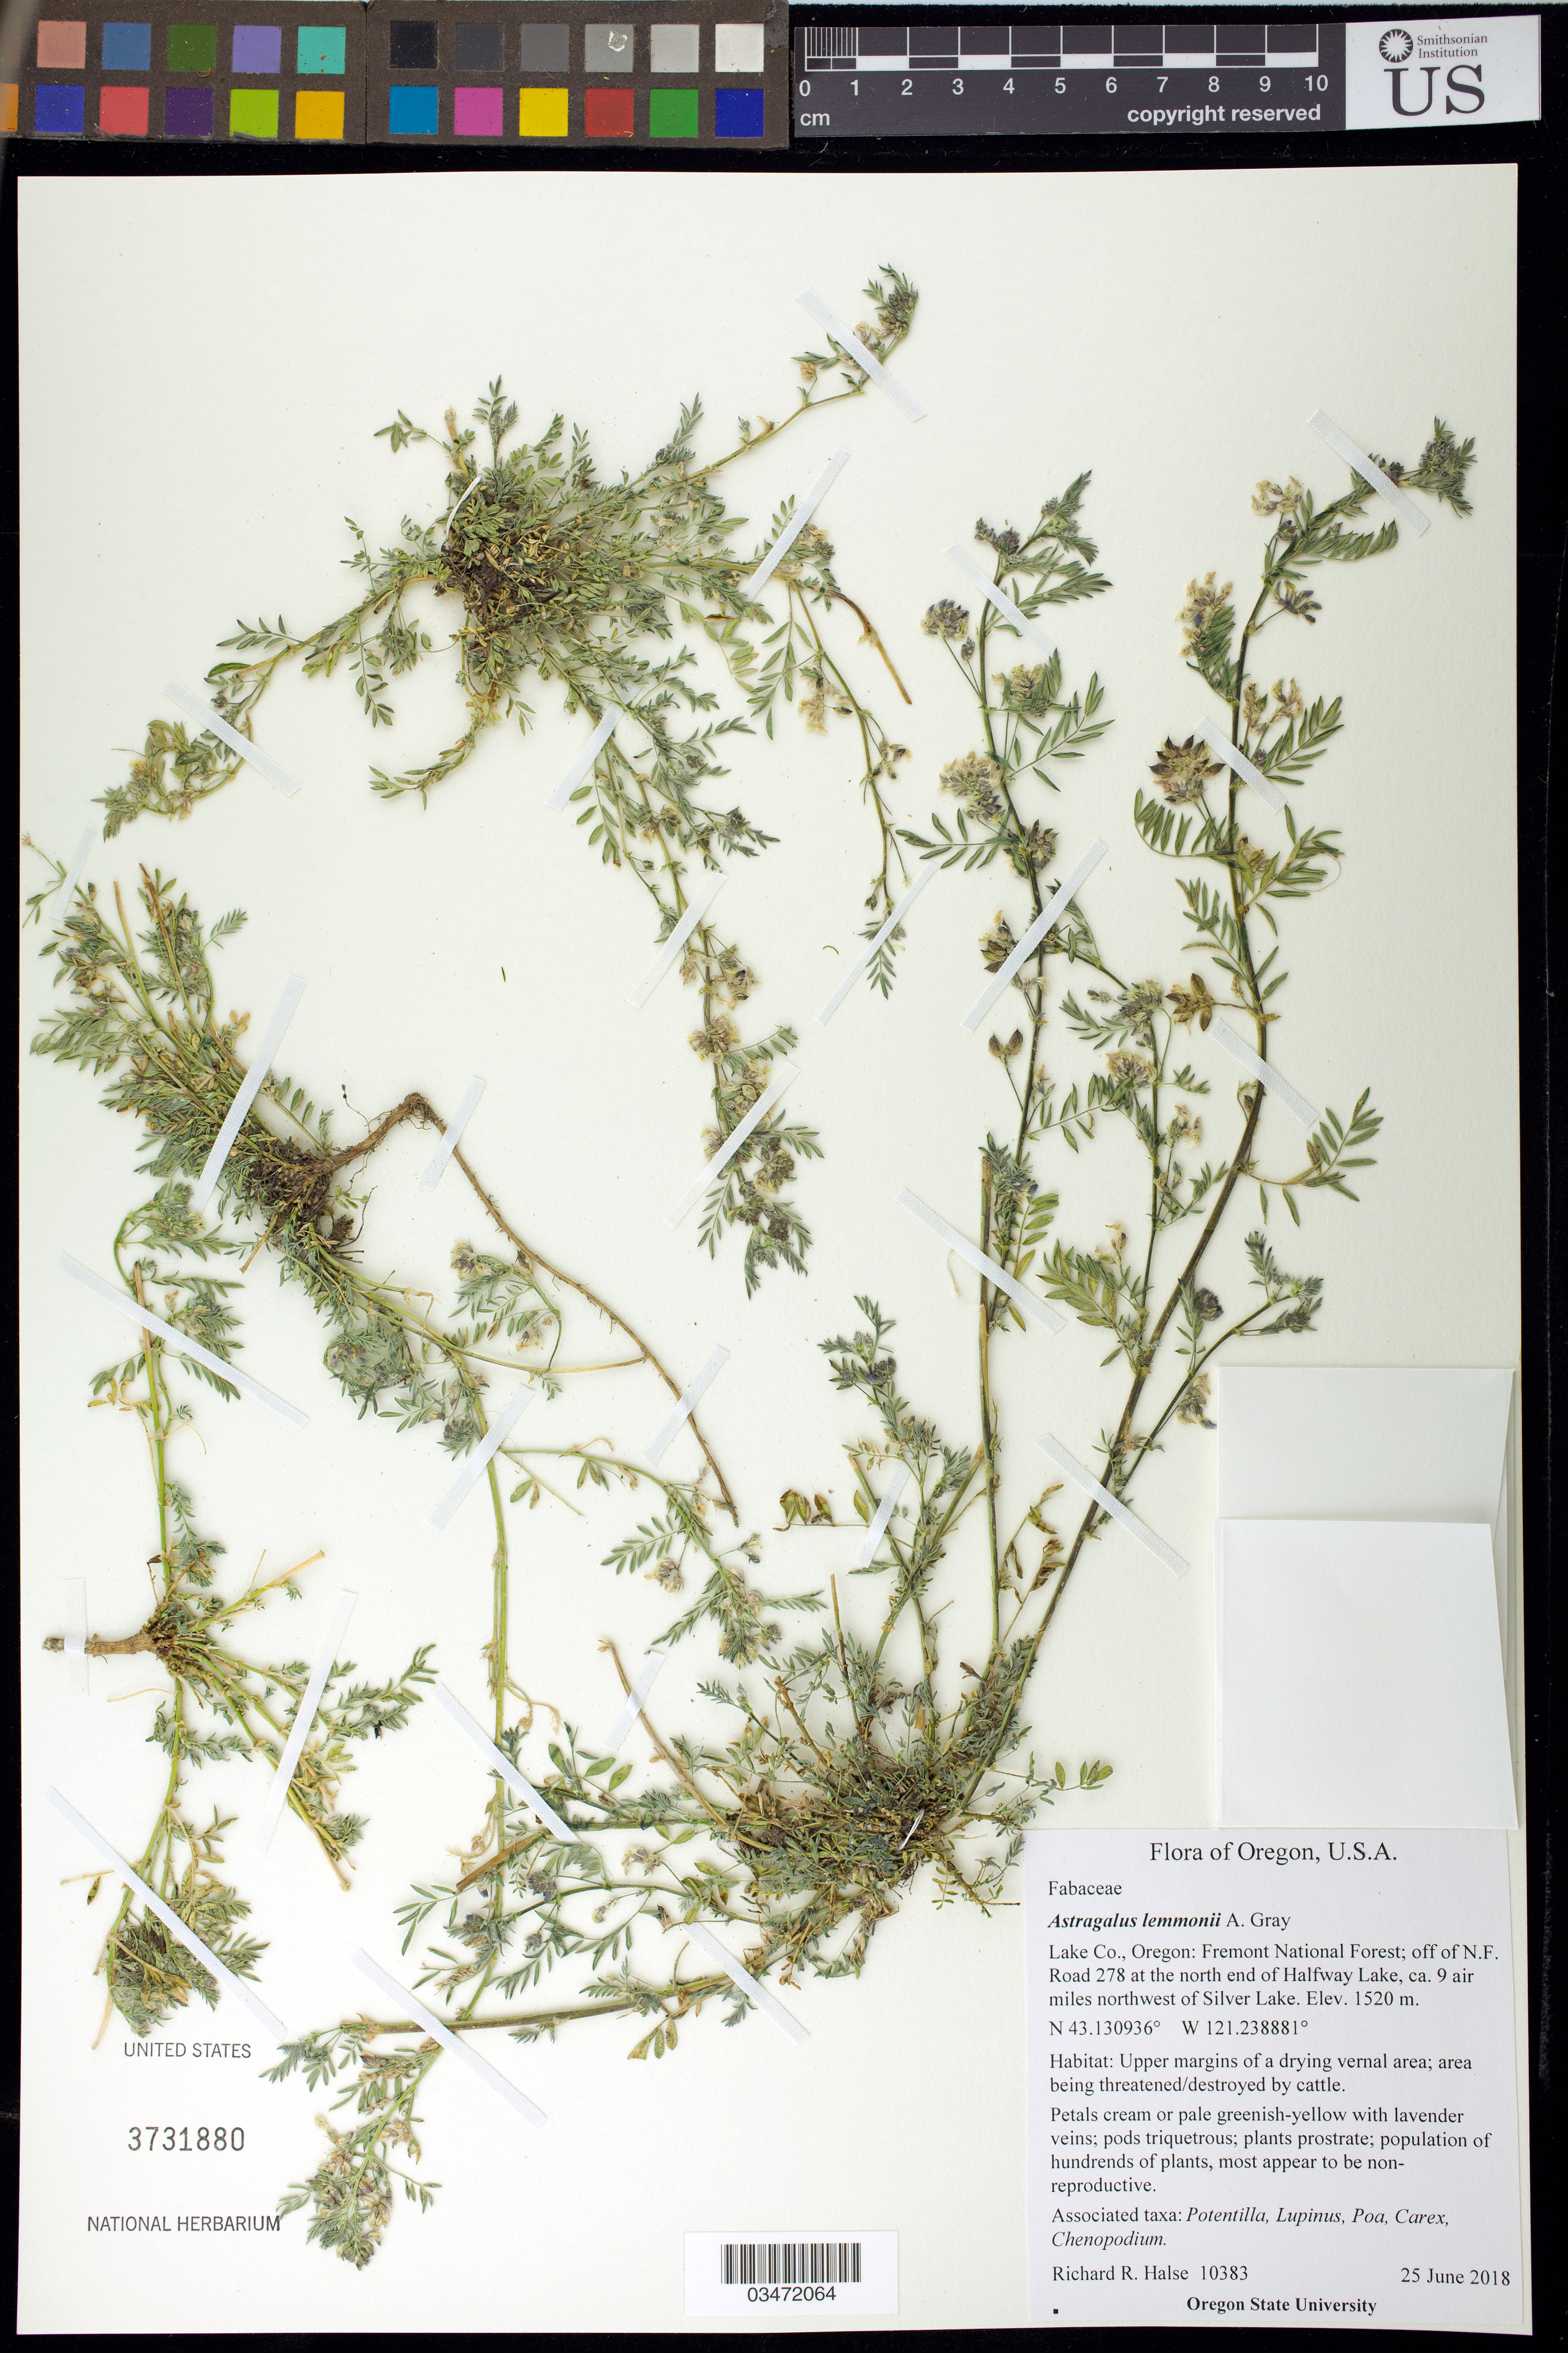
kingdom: Plantae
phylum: Tracheophyta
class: Magnoliopsida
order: Fabales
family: Fabaceae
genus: Astragalus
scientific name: Astragalus lemmonii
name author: A. Gray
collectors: R. Halse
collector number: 10383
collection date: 2018-06-25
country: United States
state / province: Oregon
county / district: Lake County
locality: Fremont National Forest; off of N.F. Road 278, at the N end of Halfway Lake, ca. 9 air miles NW of Silver Lake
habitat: Upper margins of a drying vernal area; area being threatened/destroyed by cattle. Associated taxa: Potentilla, Lupinus, Poa, Carex, Chenopodium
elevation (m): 1520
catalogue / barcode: US 3731880